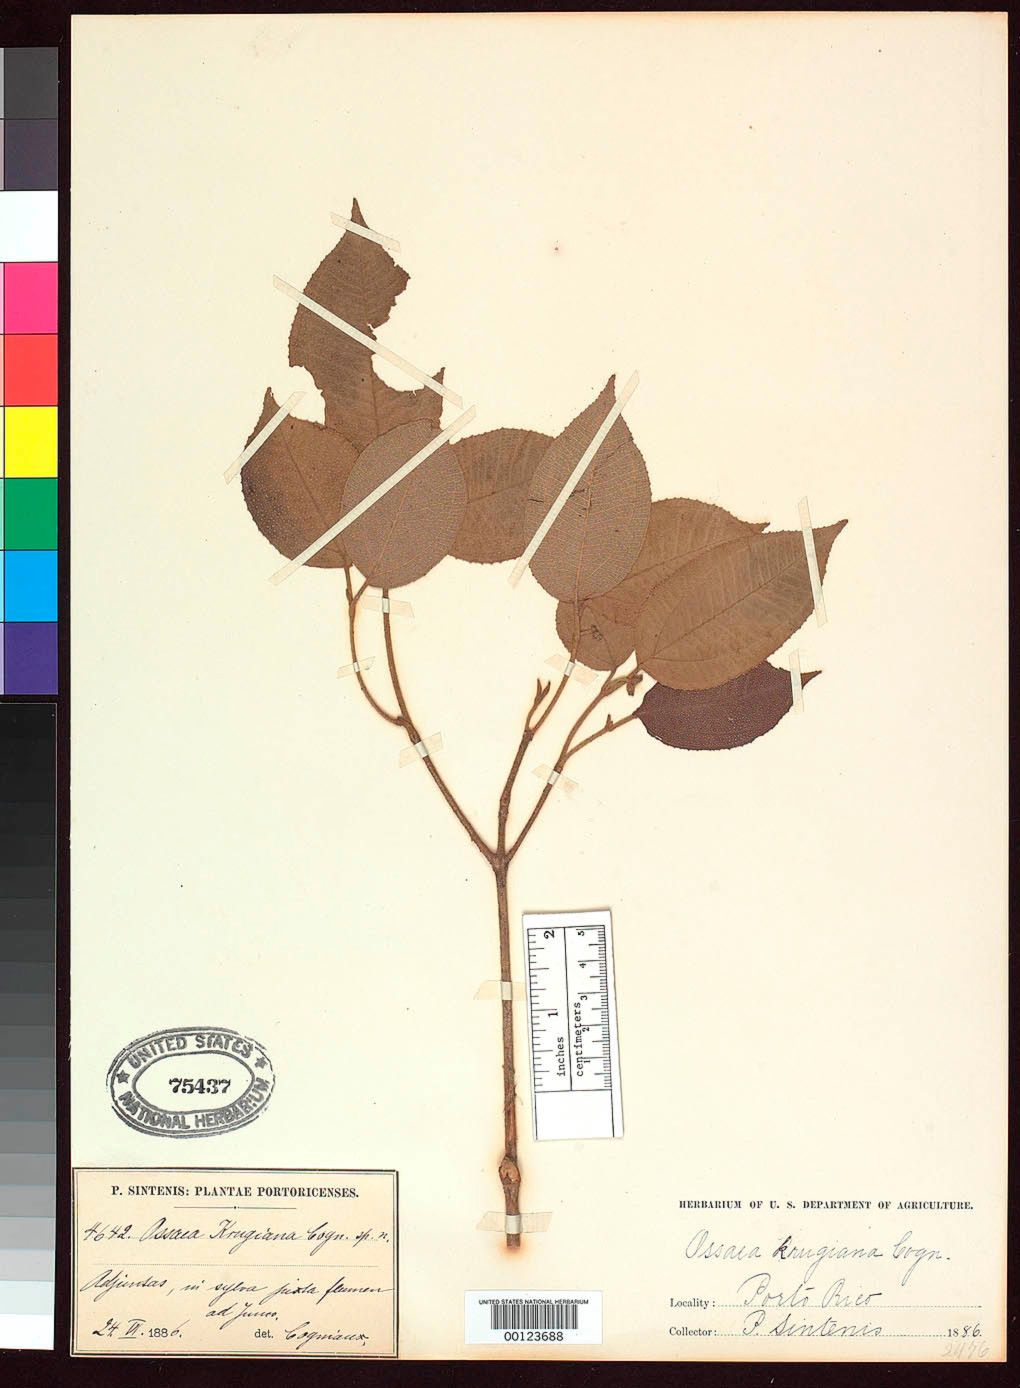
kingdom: Plantae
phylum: Tracheophyta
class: Magnoliopsida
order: Myrtales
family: Melastomataceae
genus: Ossaea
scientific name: Ossaea krugiana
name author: Cogn.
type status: Isotype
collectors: P. Sintenis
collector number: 4642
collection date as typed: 24 Jun 1886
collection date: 1886-06-24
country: Puerto Rico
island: Greater Antilles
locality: Adjuntas.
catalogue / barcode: US 75437